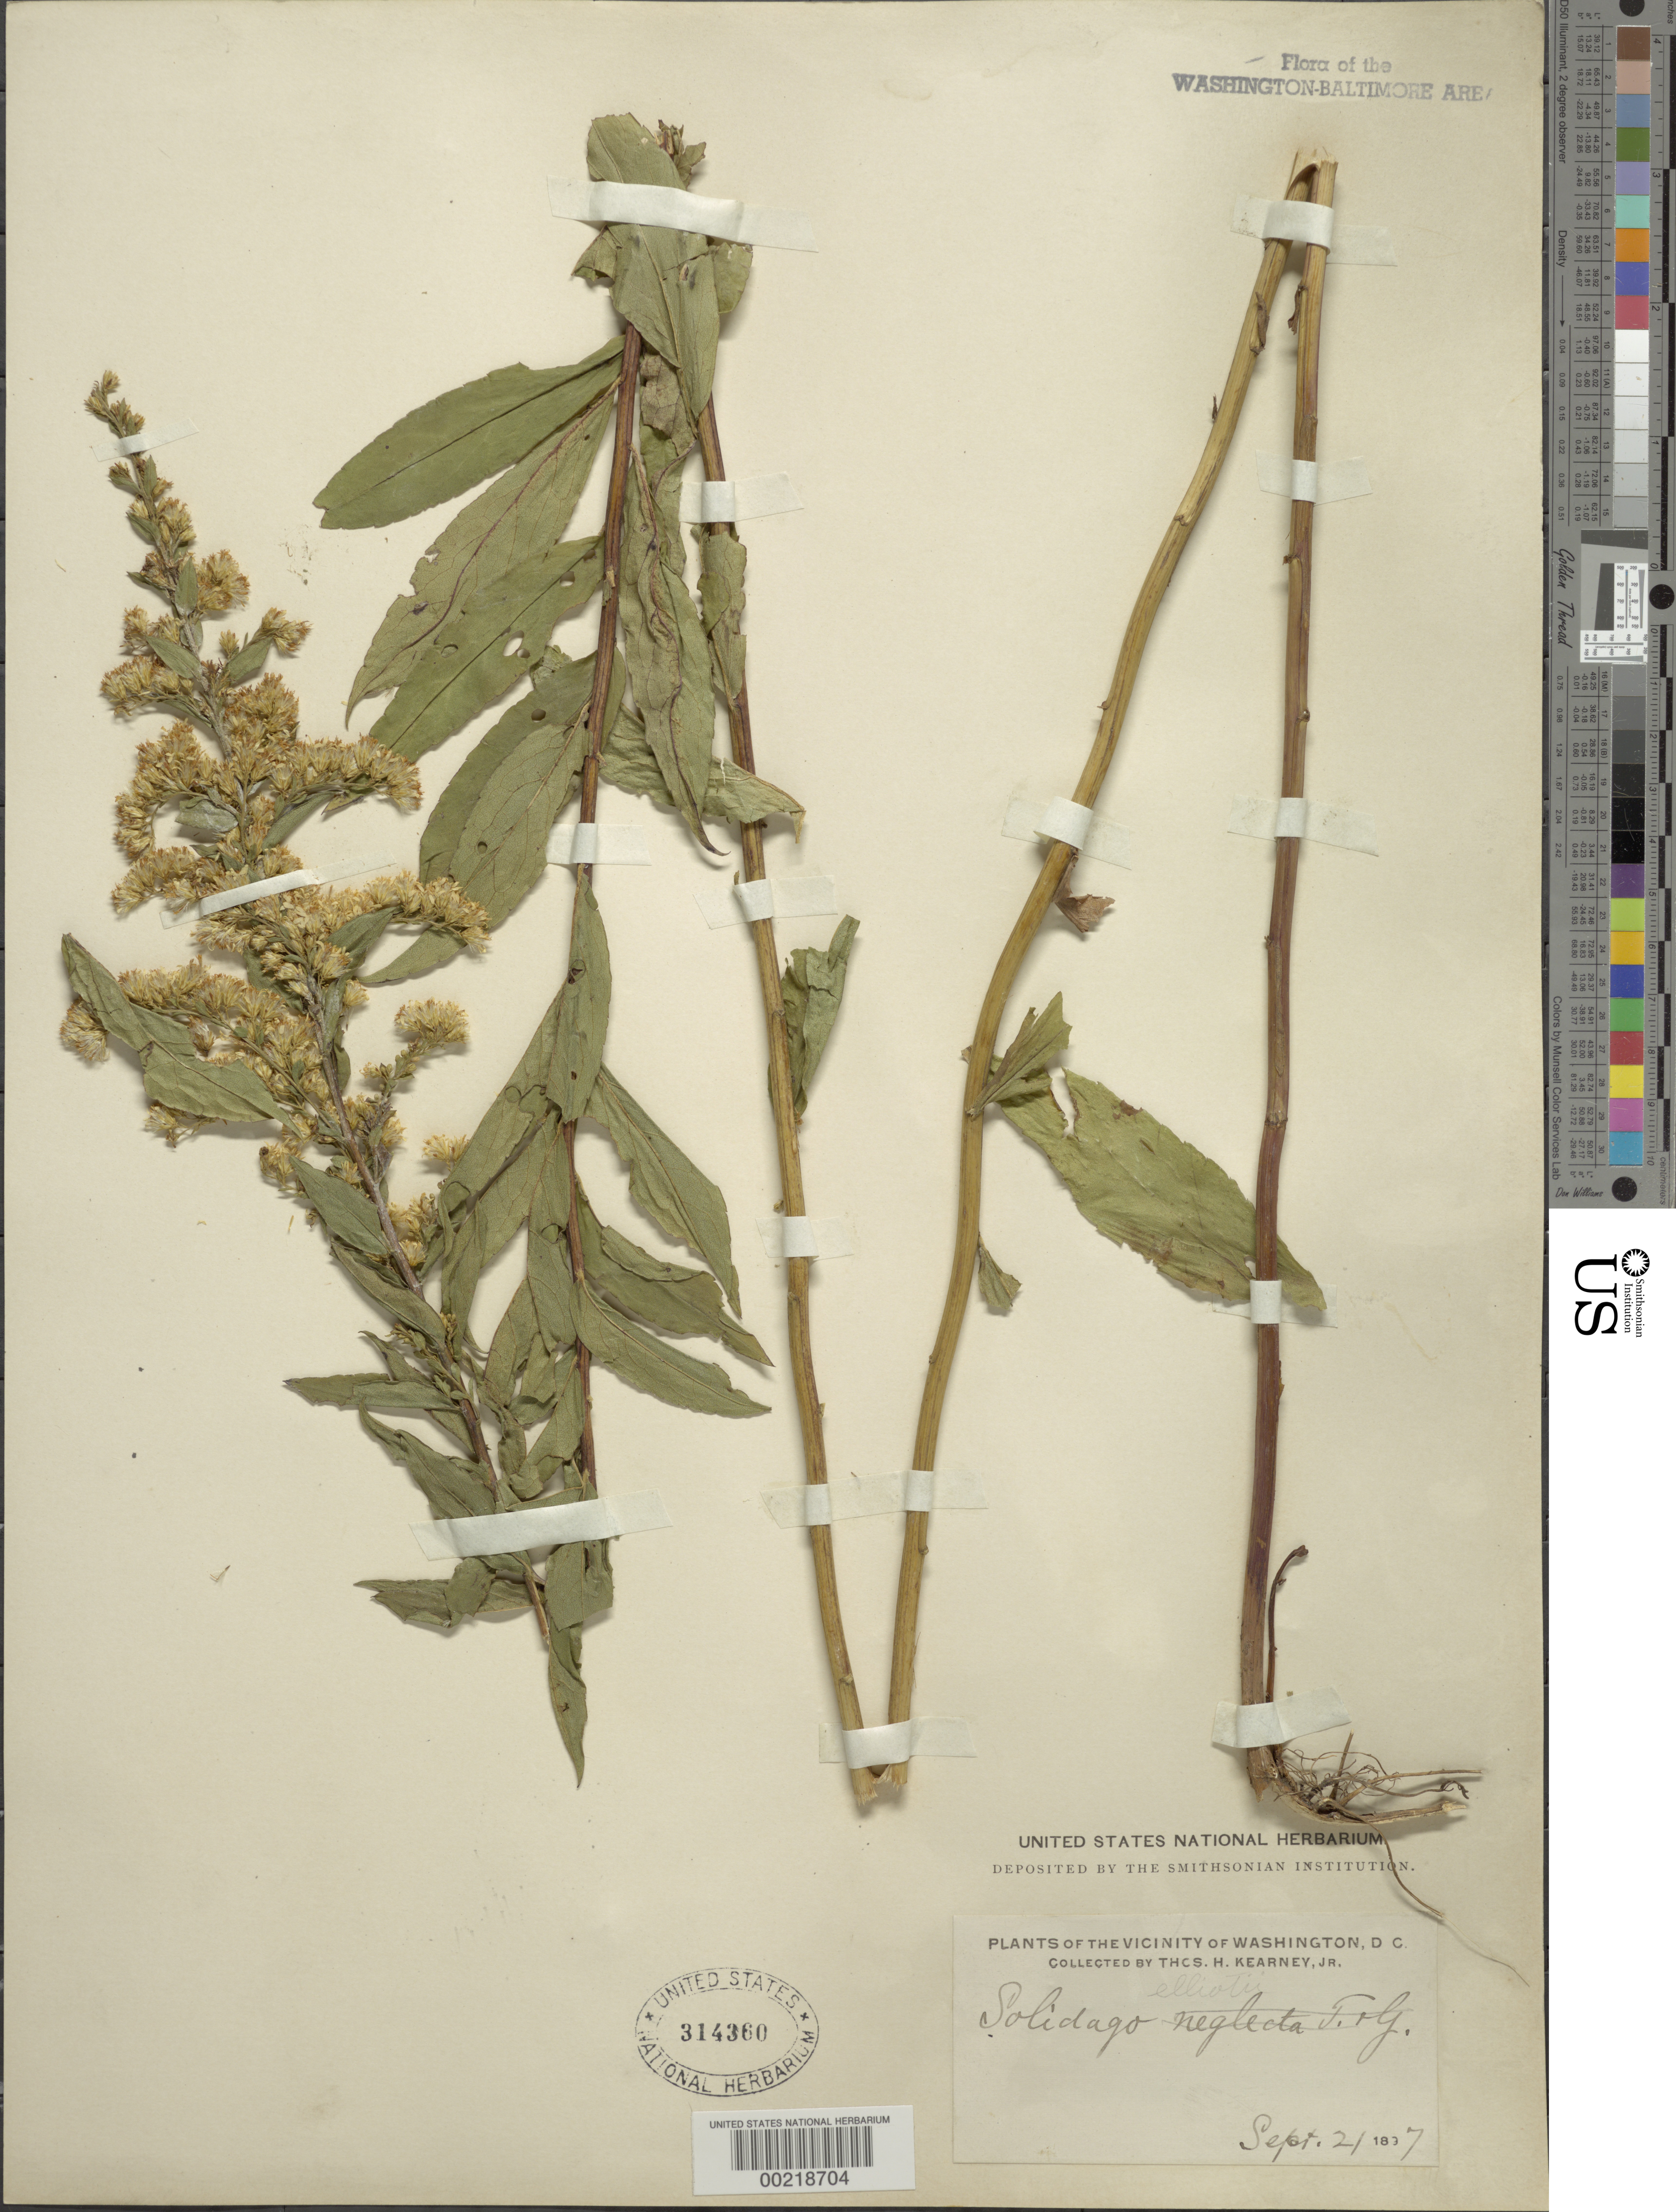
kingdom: Plantae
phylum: Tracheophyta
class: Magnoliopsida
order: Asterales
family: Asteraceae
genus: Solidago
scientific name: Solidago latissimifolia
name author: Mill.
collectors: T. H. Kearney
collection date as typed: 21 Sep 1897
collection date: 1897-09-21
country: United States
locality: Kenilworth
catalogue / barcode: US 314360